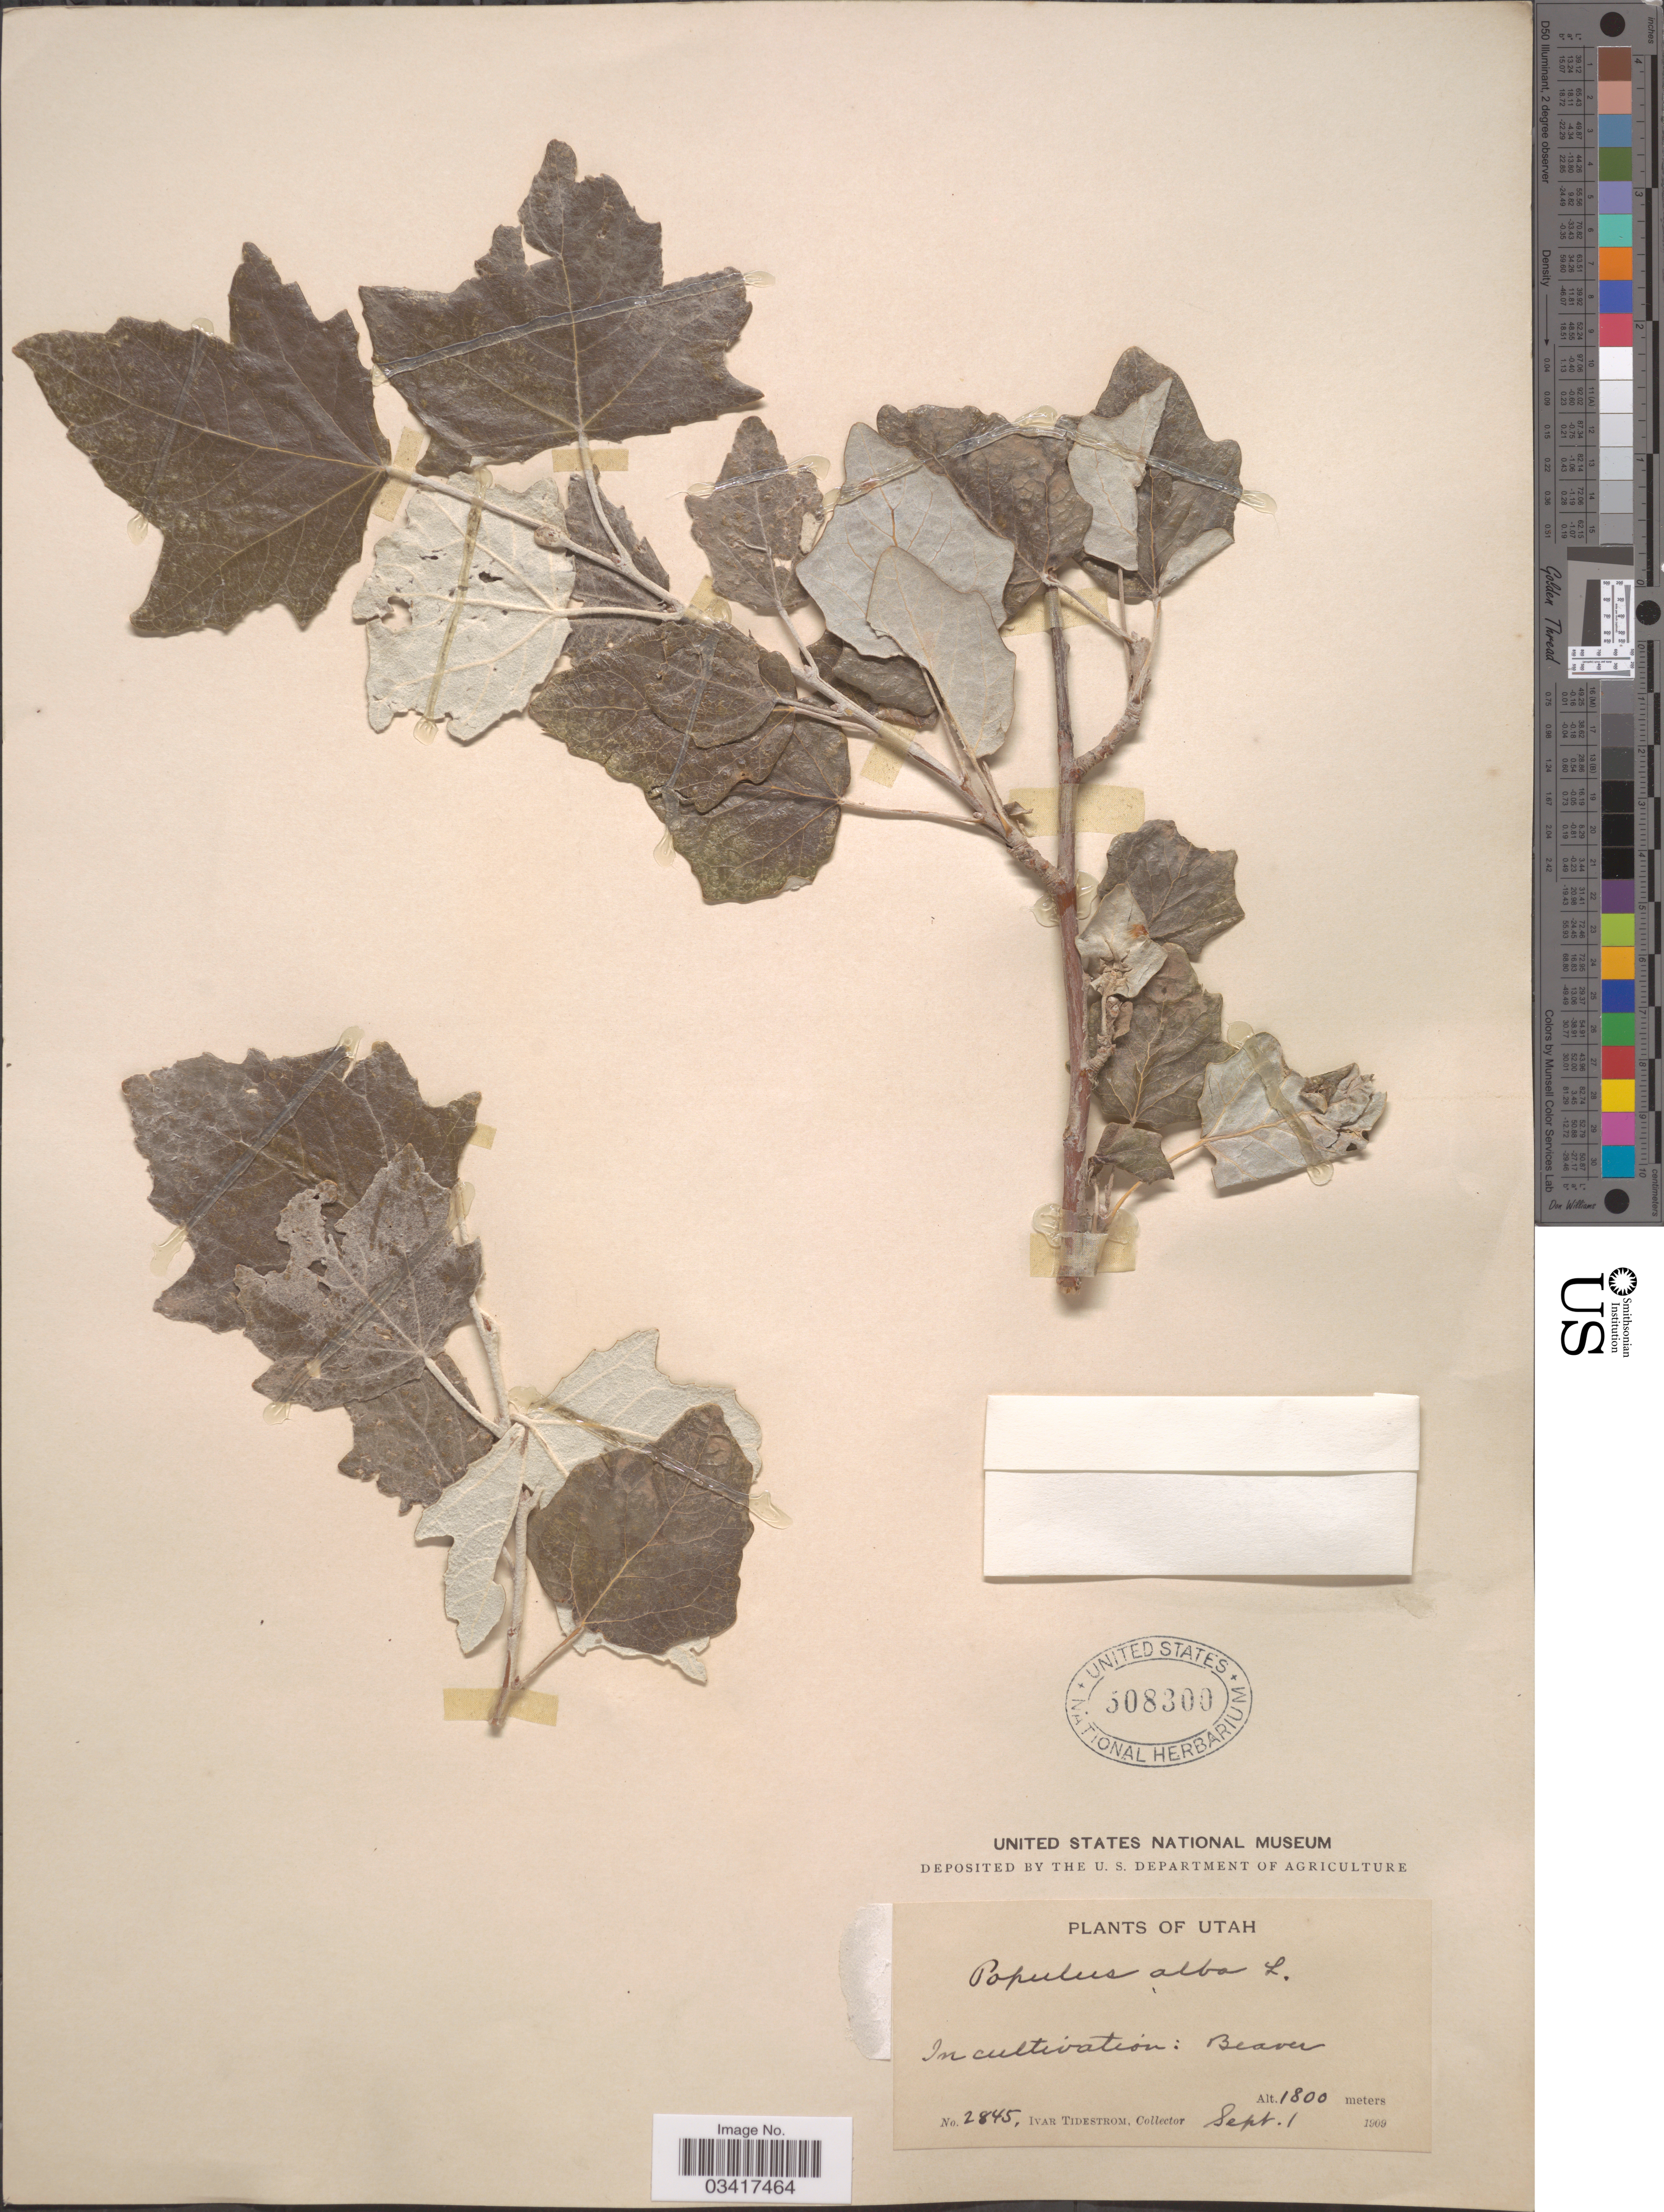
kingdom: Plantae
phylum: Tracheophyta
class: Magnoliopsida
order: Malpighiales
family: Salicaceae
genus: Populus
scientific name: Populus alba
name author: L.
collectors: I. F. Tidestrom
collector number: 2845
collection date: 1909-09-01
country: United States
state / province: Utah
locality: Beaver.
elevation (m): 1800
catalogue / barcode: US 508300